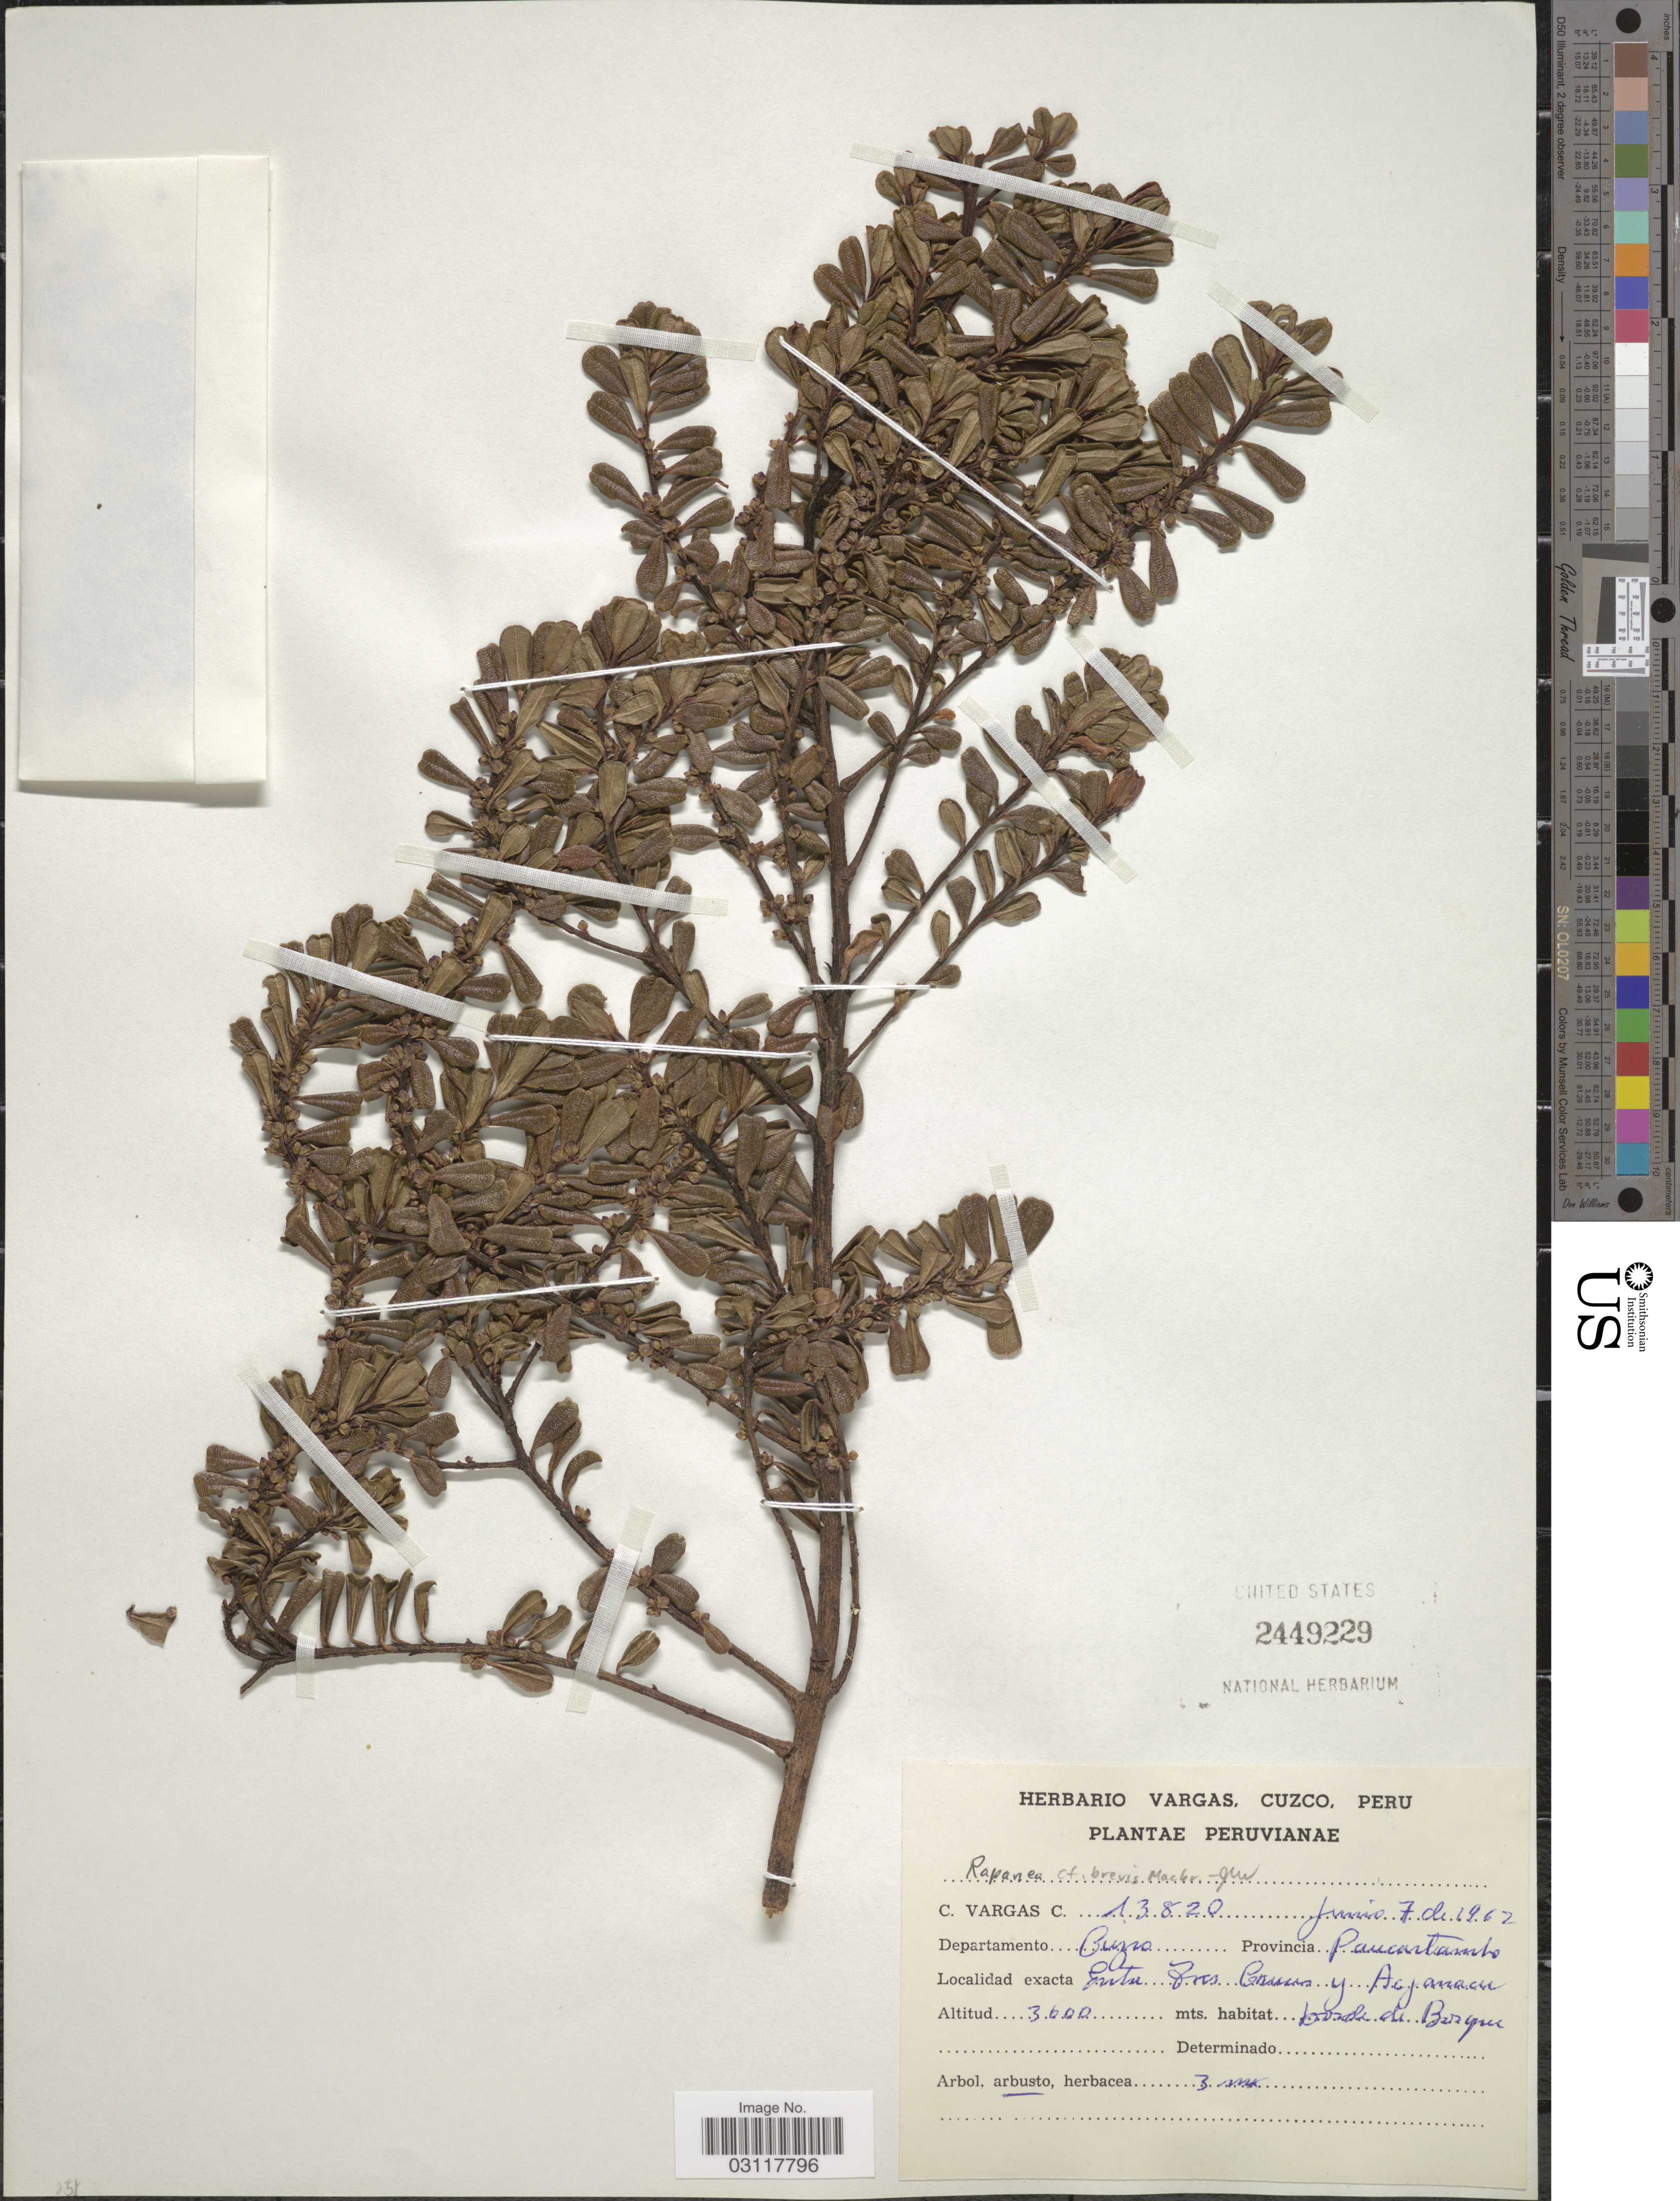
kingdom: Plantae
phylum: Tracheophyta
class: Magnoliopsida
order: Ericales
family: Primulaceae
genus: Rapanea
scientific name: Rapanea brevis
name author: J.F. Macbr.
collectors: C. Vargas Calderón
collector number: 13820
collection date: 1962-06-07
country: Peru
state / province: Cusco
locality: Departamento Cuzco. Provincia Paucartambo. Entre Tres Cruces y Acjanacu.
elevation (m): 3600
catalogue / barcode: US 2449229